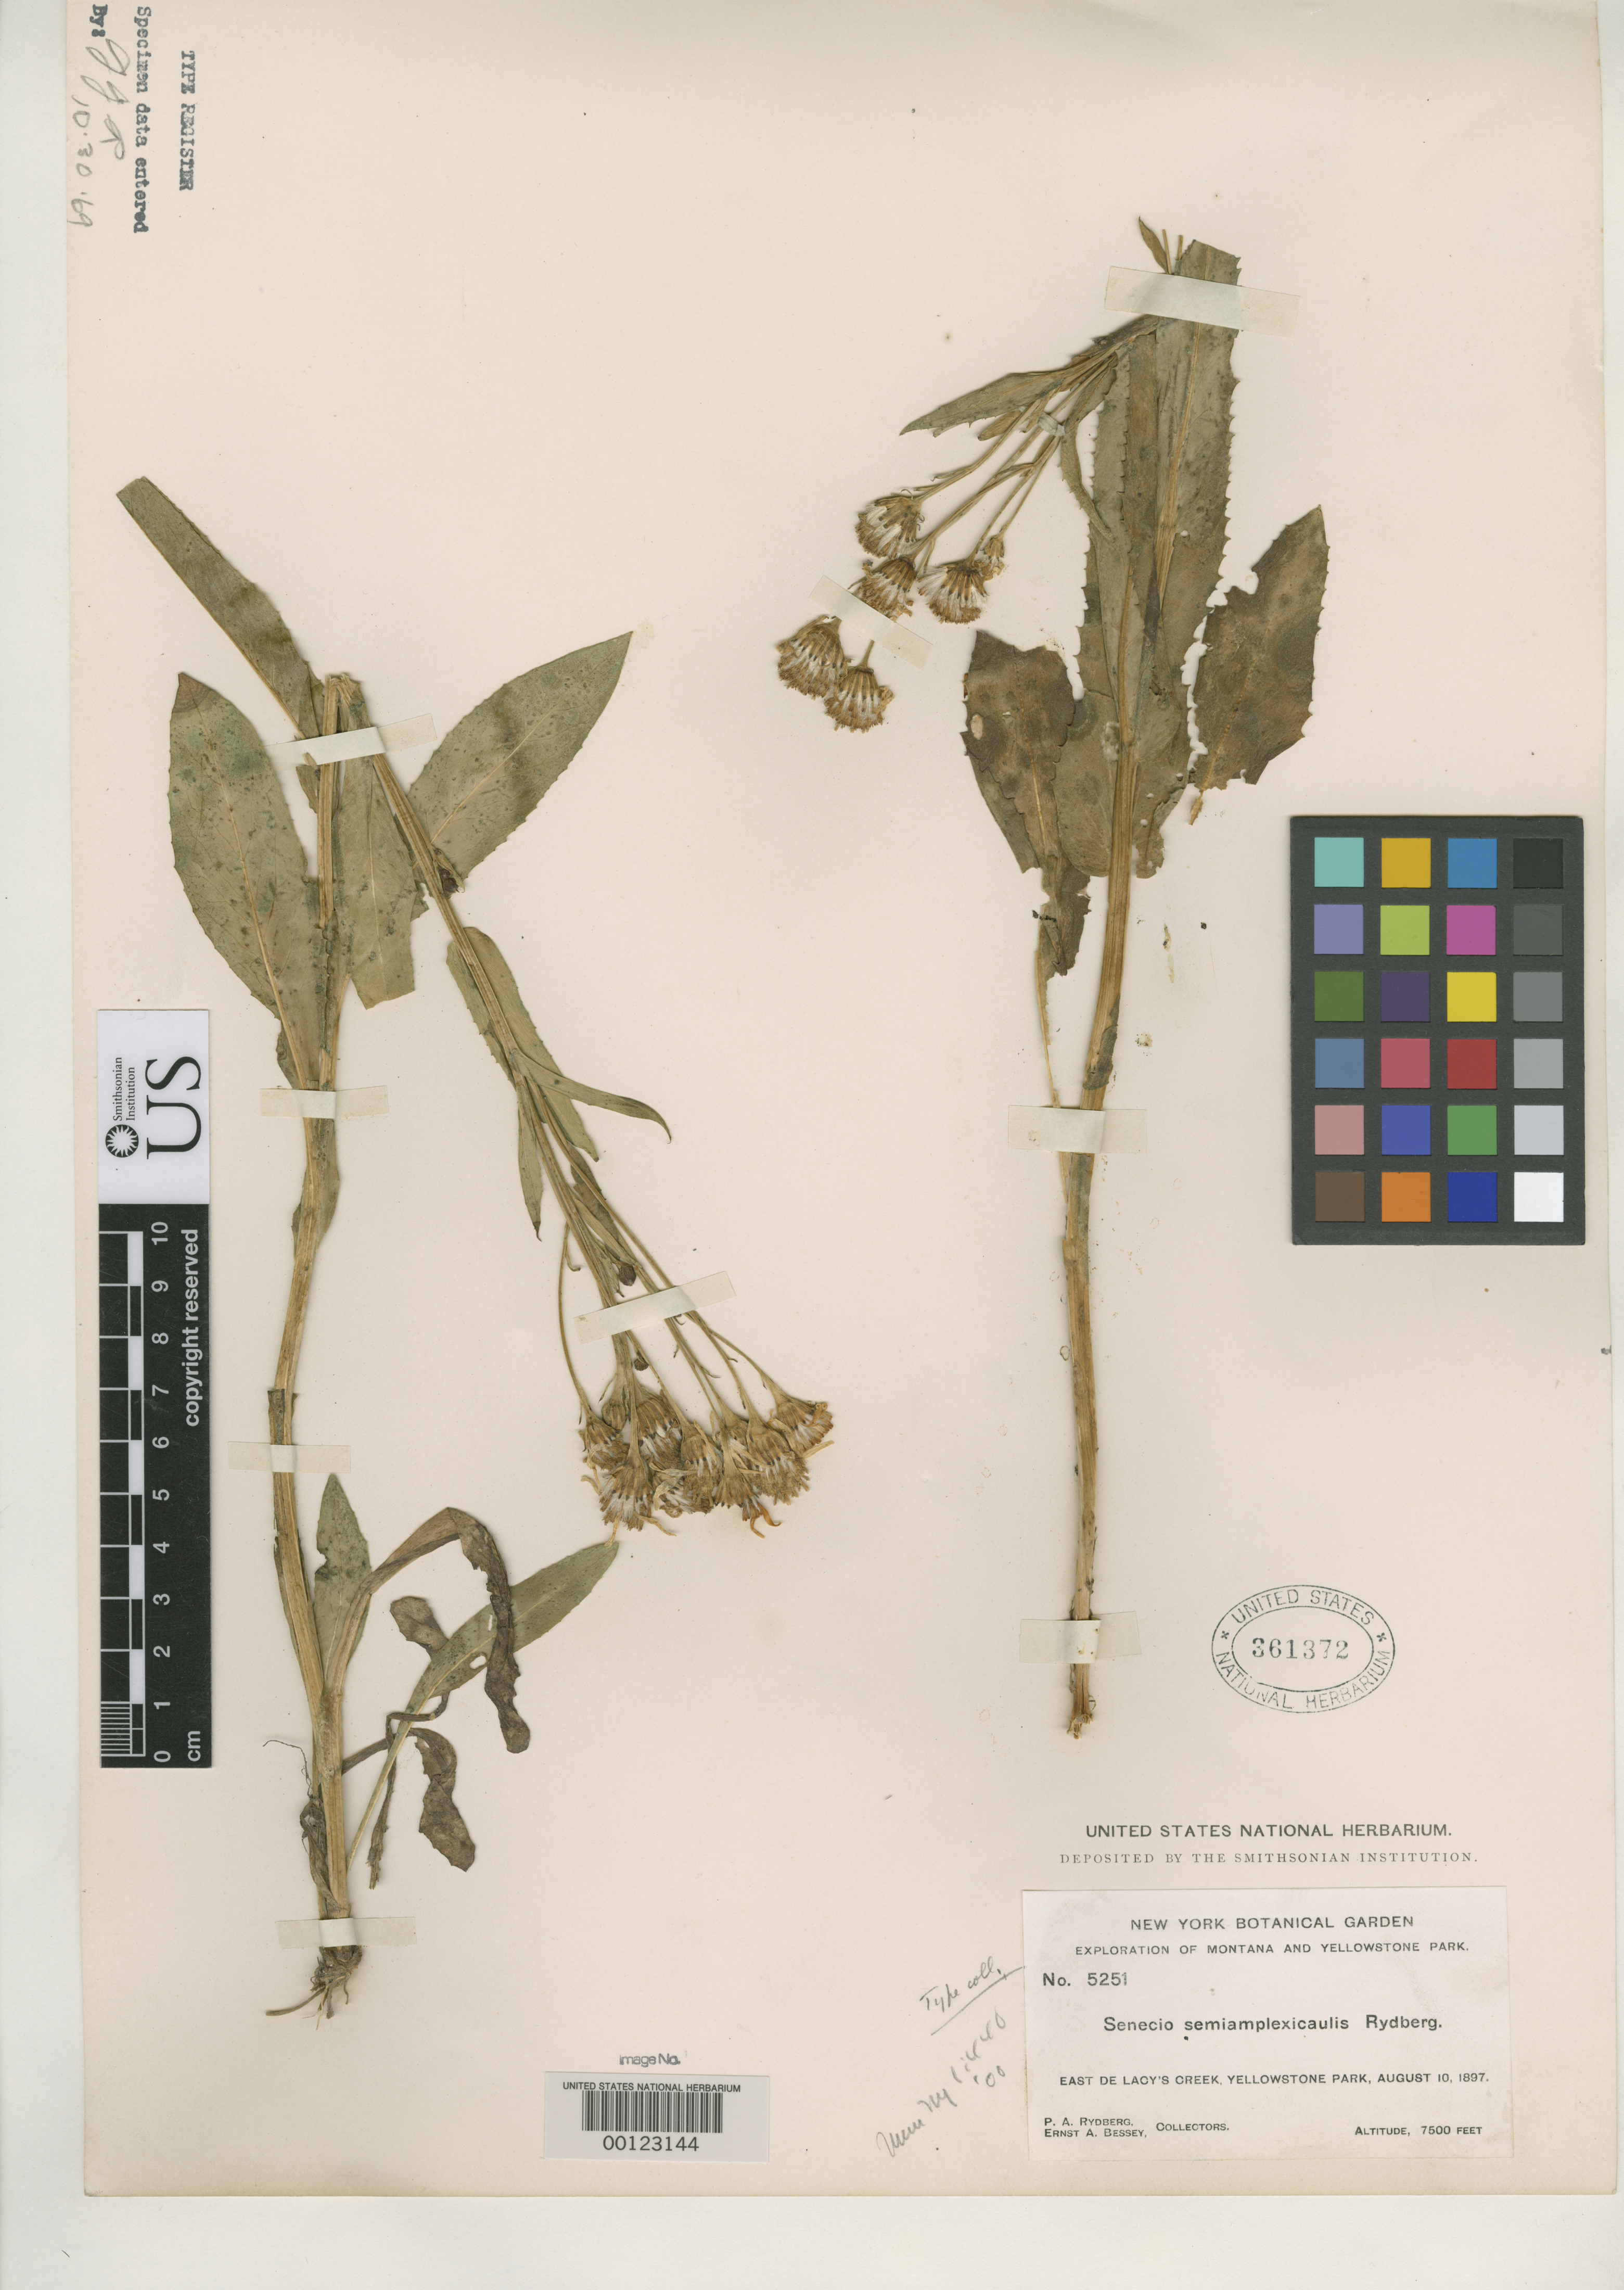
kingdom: Plantae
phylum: Tracheophyta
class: Magnoliopsida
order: Asterales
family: Asteraceae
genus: Senecio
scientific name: Senecio semiamplexicaulis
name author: Rydb.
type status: Isotype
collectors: P. A. Rydberg & E. Bessey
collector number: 5251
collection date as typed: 10 Aug 1897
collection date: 1897-08-10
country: United States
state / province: Wyoming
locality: Yellowstone Park, east de Lacy's Creek.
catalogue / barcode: US 361372